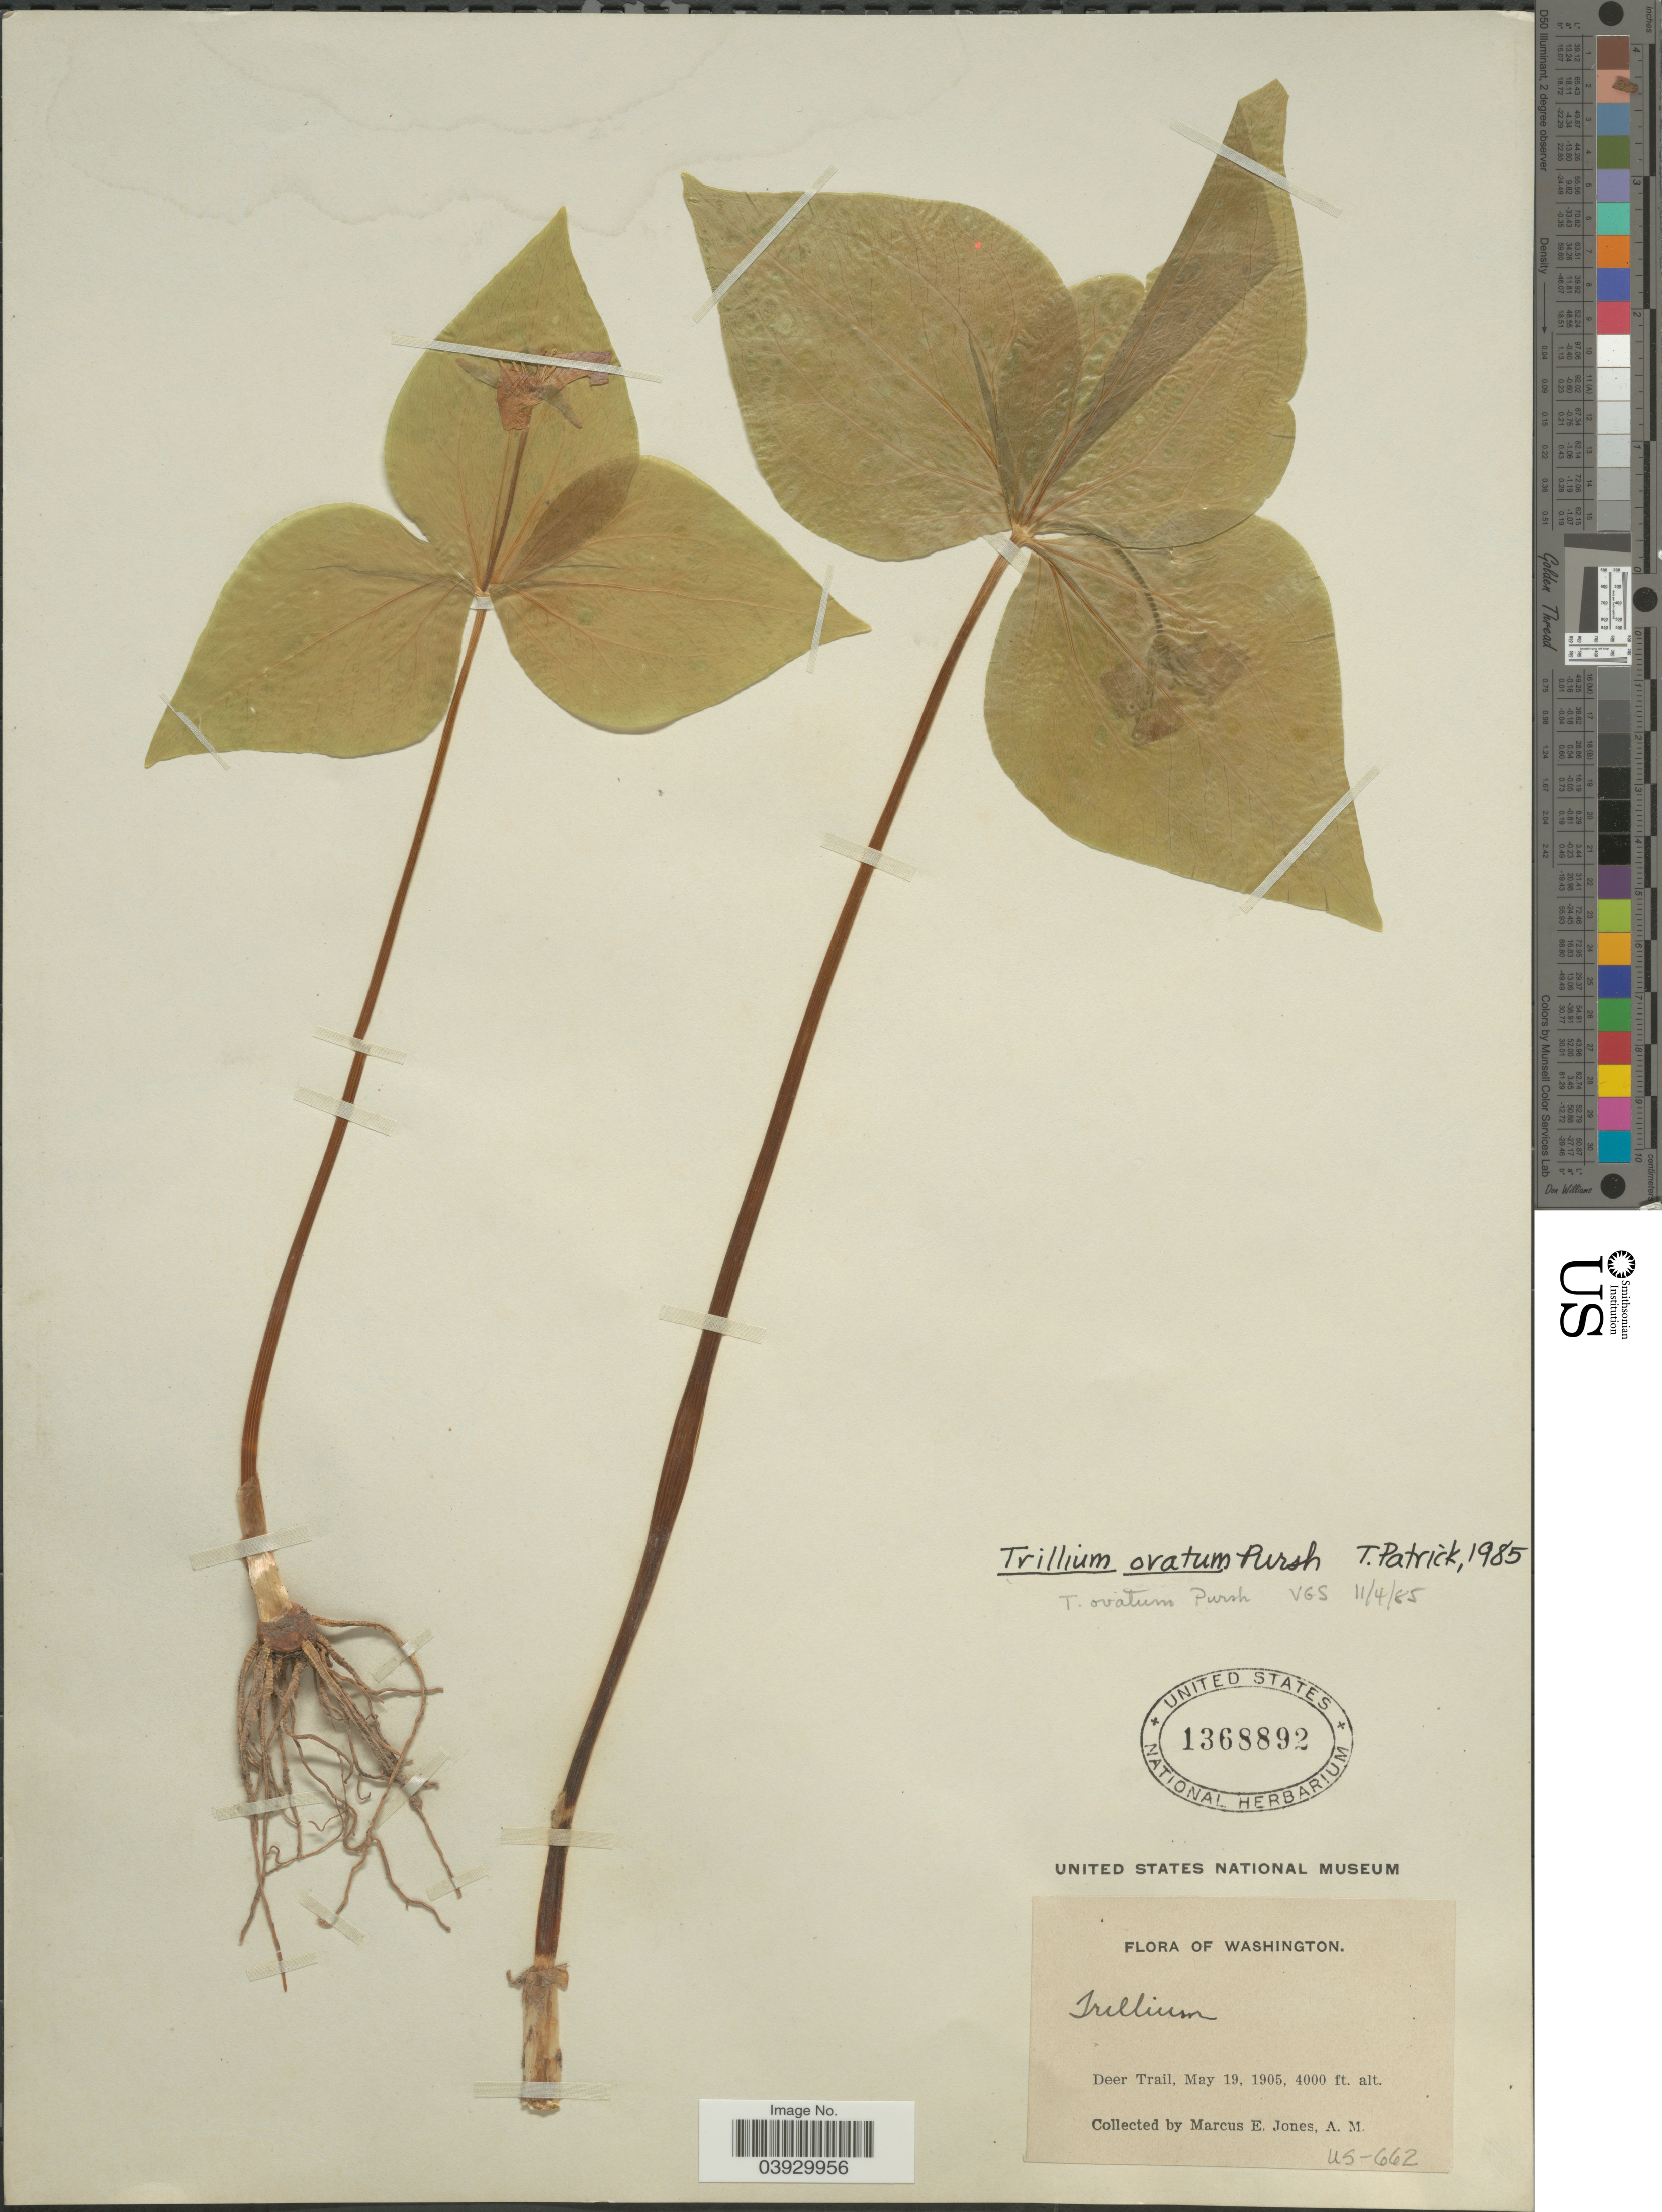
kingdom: Plantae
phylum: Tracheophyta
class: Liliopsida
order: Liliales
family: Melanthiaceae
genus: Trillium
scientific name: Trillium ovatum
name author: Pursh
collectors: M. E. Jones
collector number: US-662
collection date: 1905-05-19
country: United States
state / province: Washington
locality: Deer Trail.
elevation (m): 1219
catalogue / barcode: US 1368892